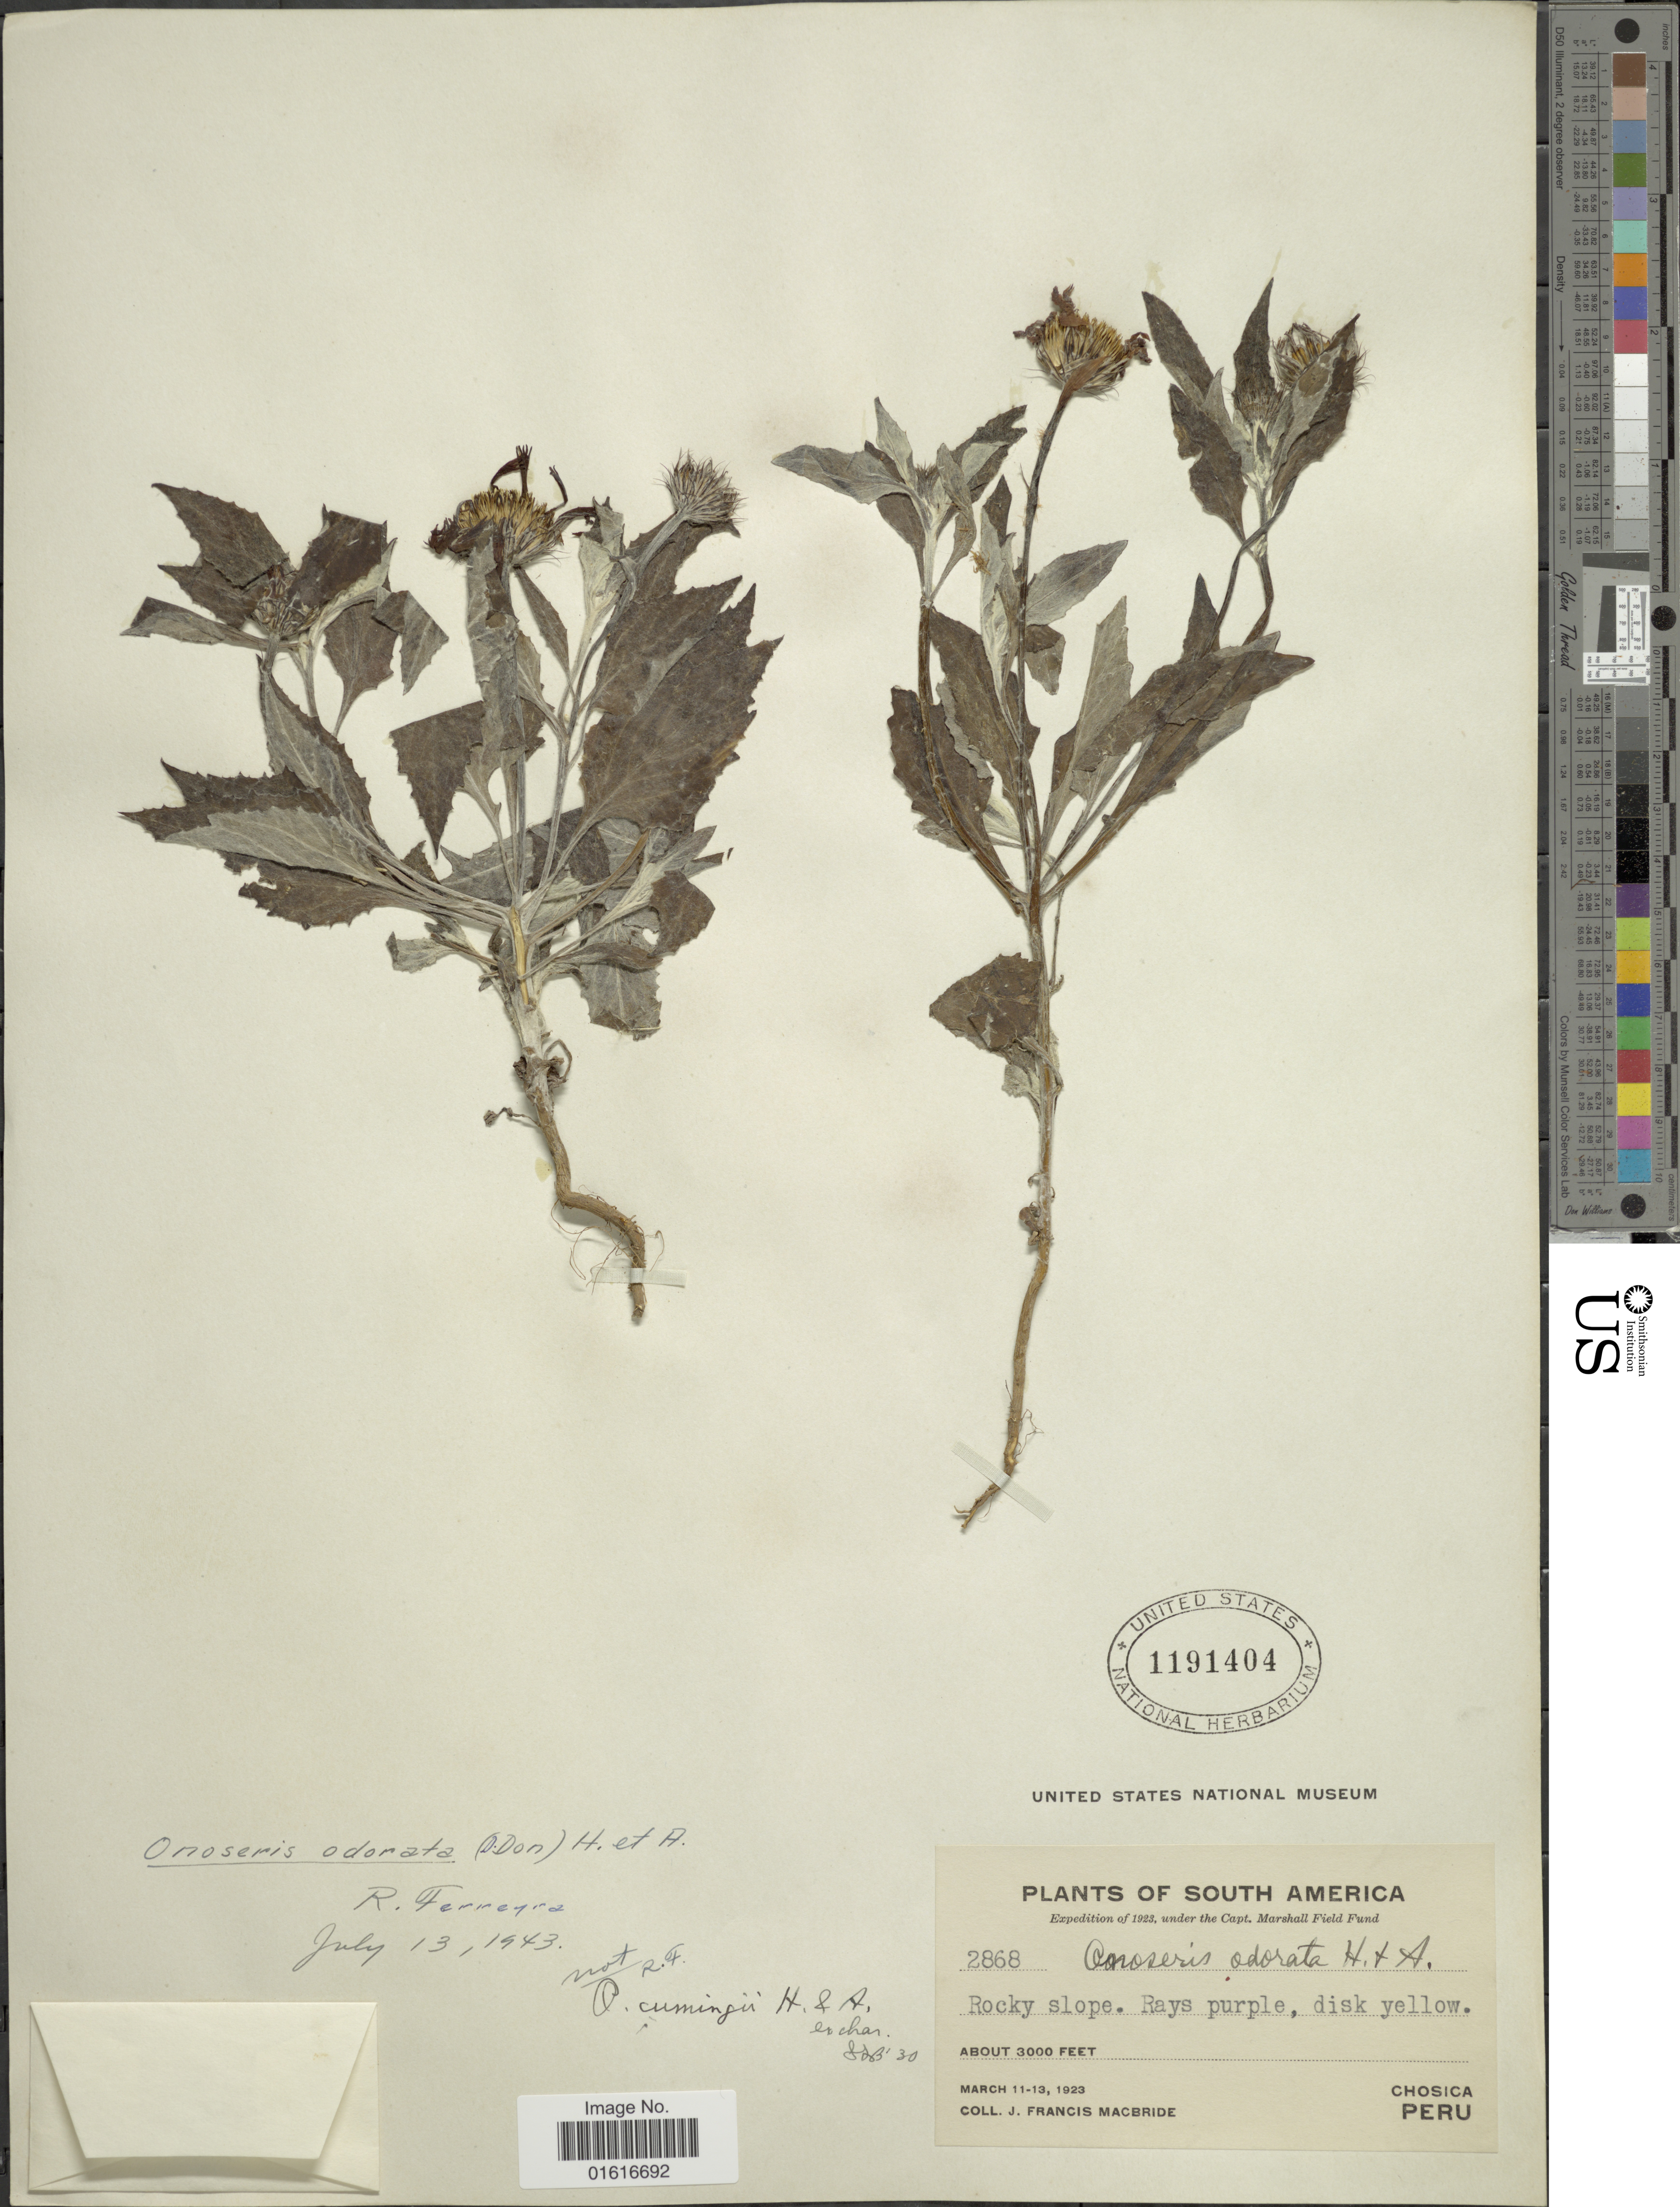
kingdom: Plantae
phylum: Tracheophyta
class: Magnoliopsida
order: Asterales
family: Asteraceae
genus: Onoseris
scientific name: Onoseris odorata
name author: (D. Don) Hook. & Arn.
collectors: J. F. Macbride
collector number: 2868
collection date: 1923-03-11/1923-03-13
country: Peru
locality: Chosica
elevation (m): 914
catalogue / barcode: US 1191404